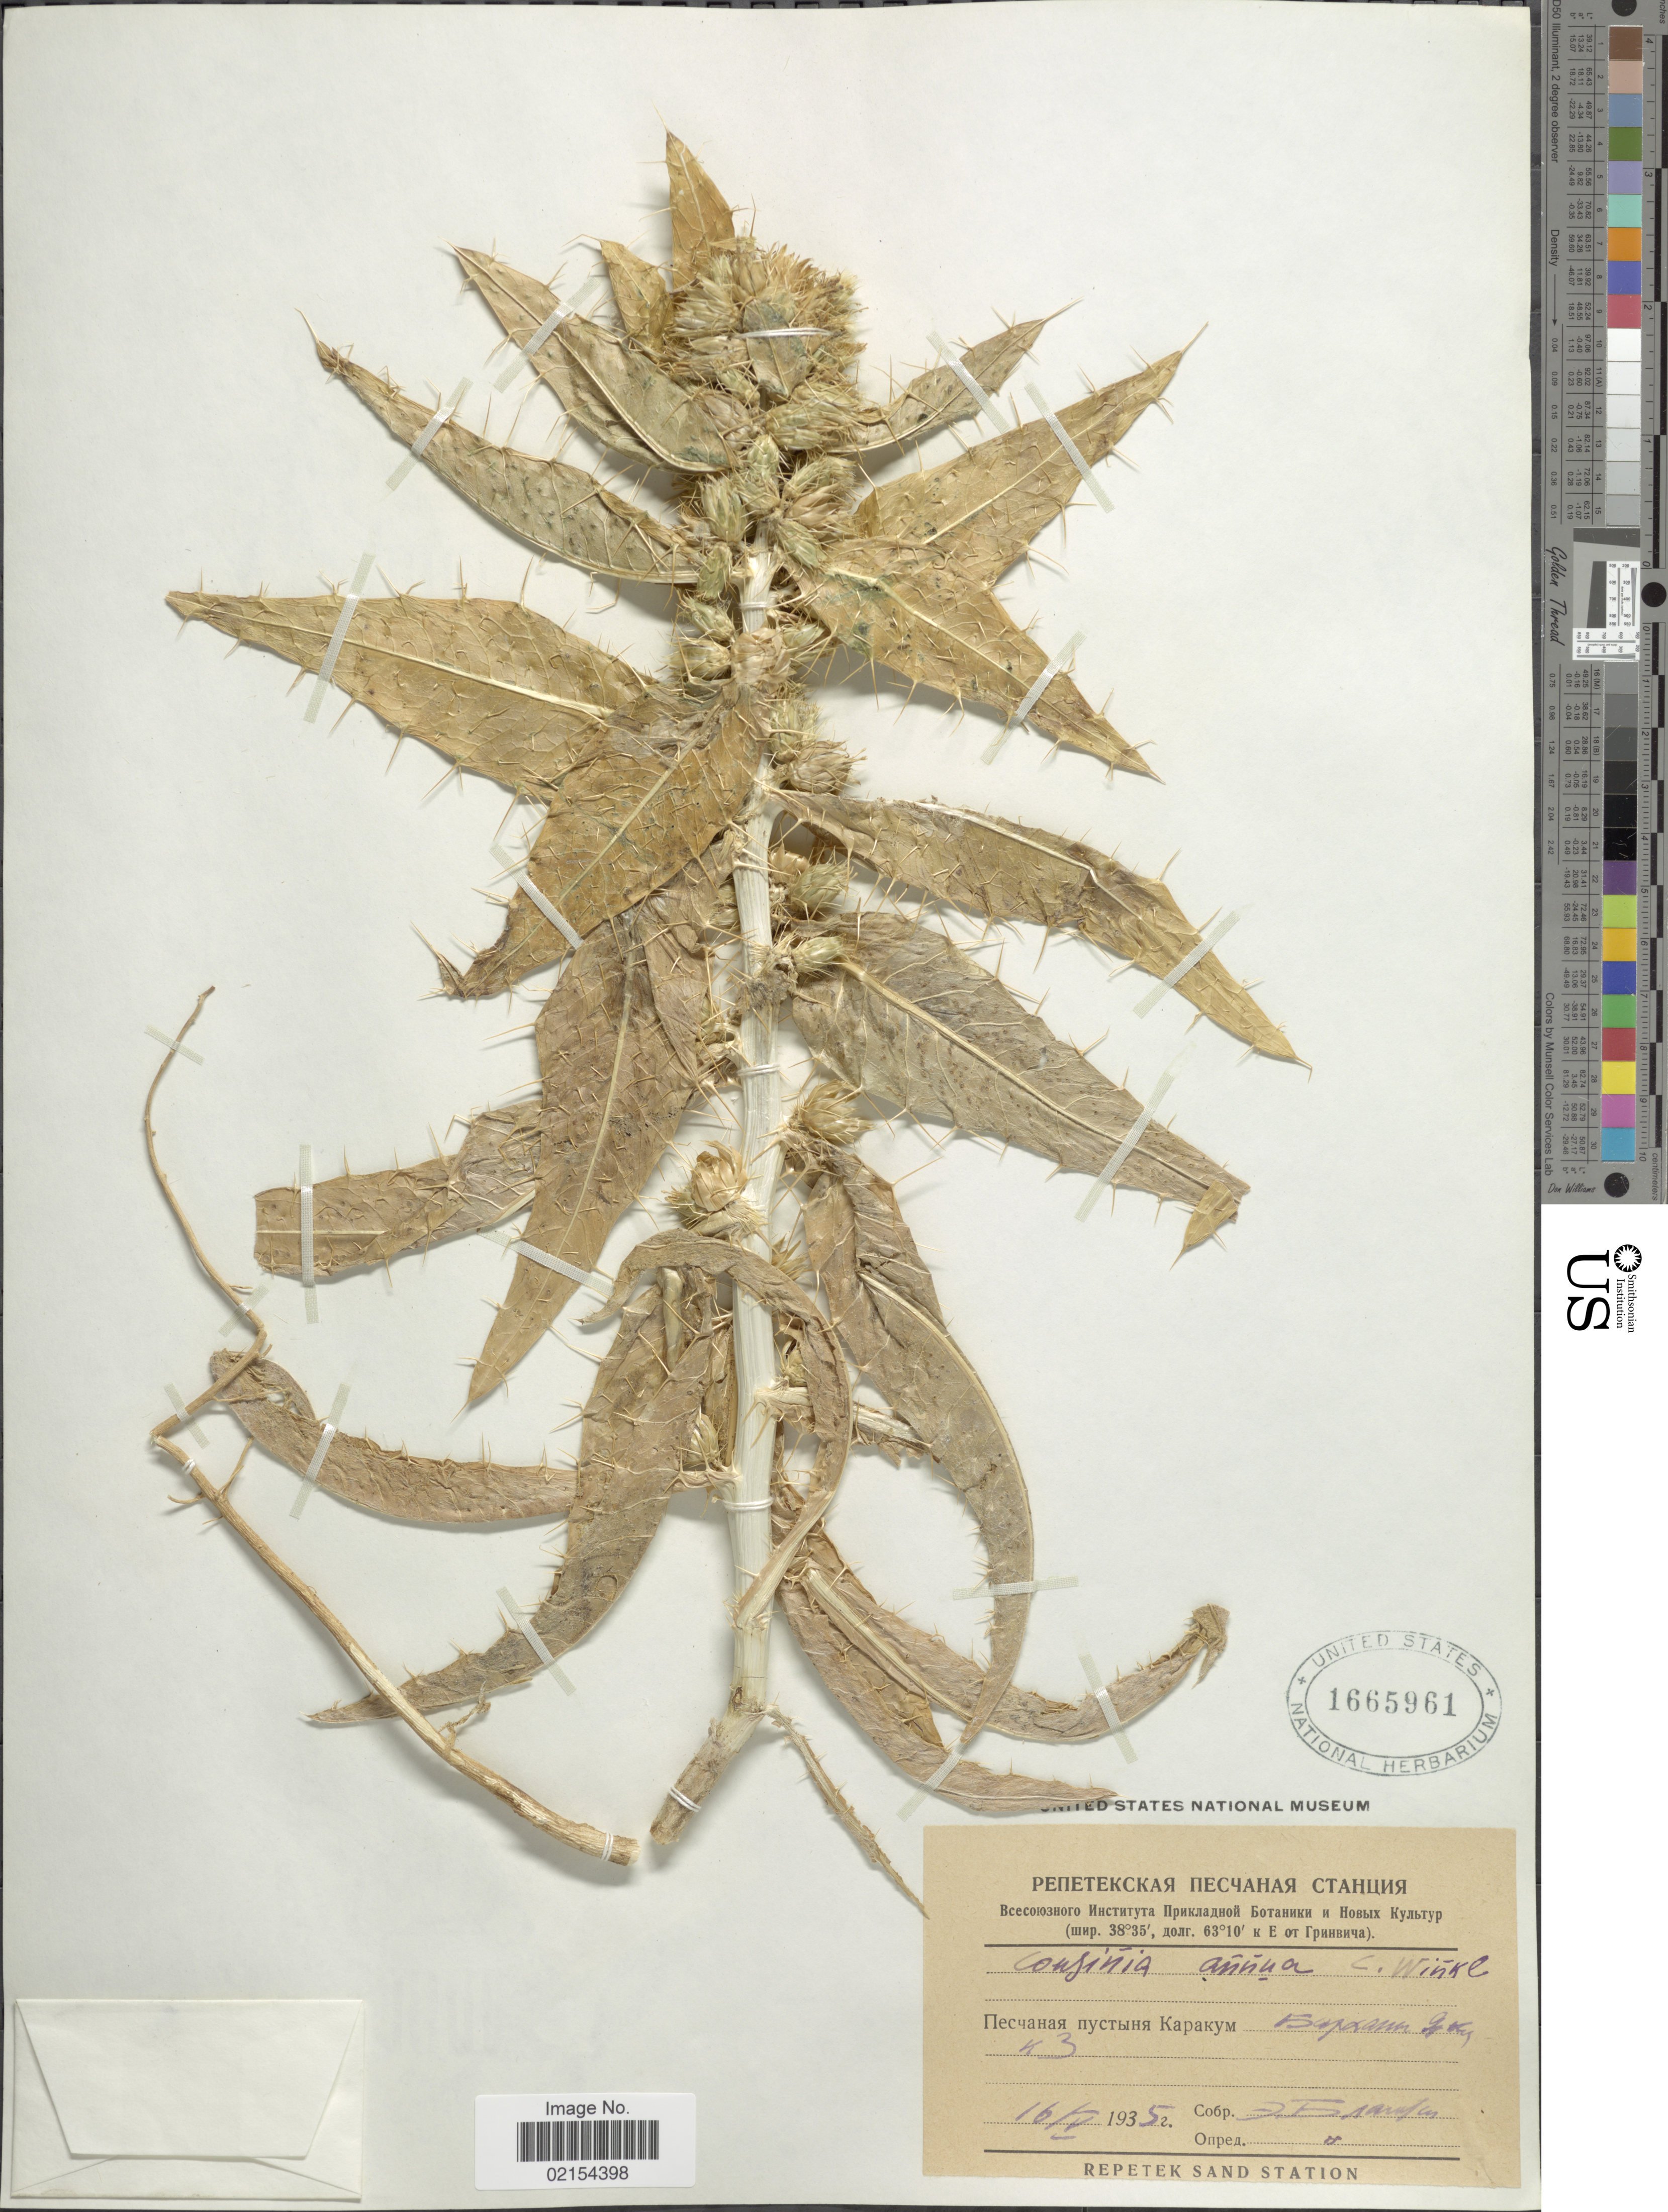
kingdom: Plantae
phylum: Tracheophyta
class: Magnoliopsida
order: Asterales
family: Asteraceae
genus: Lipskyella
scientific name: Lipskyella annua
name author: (C. Winkl.) Juz.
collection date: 1935-05-16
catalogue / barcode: US 1665961